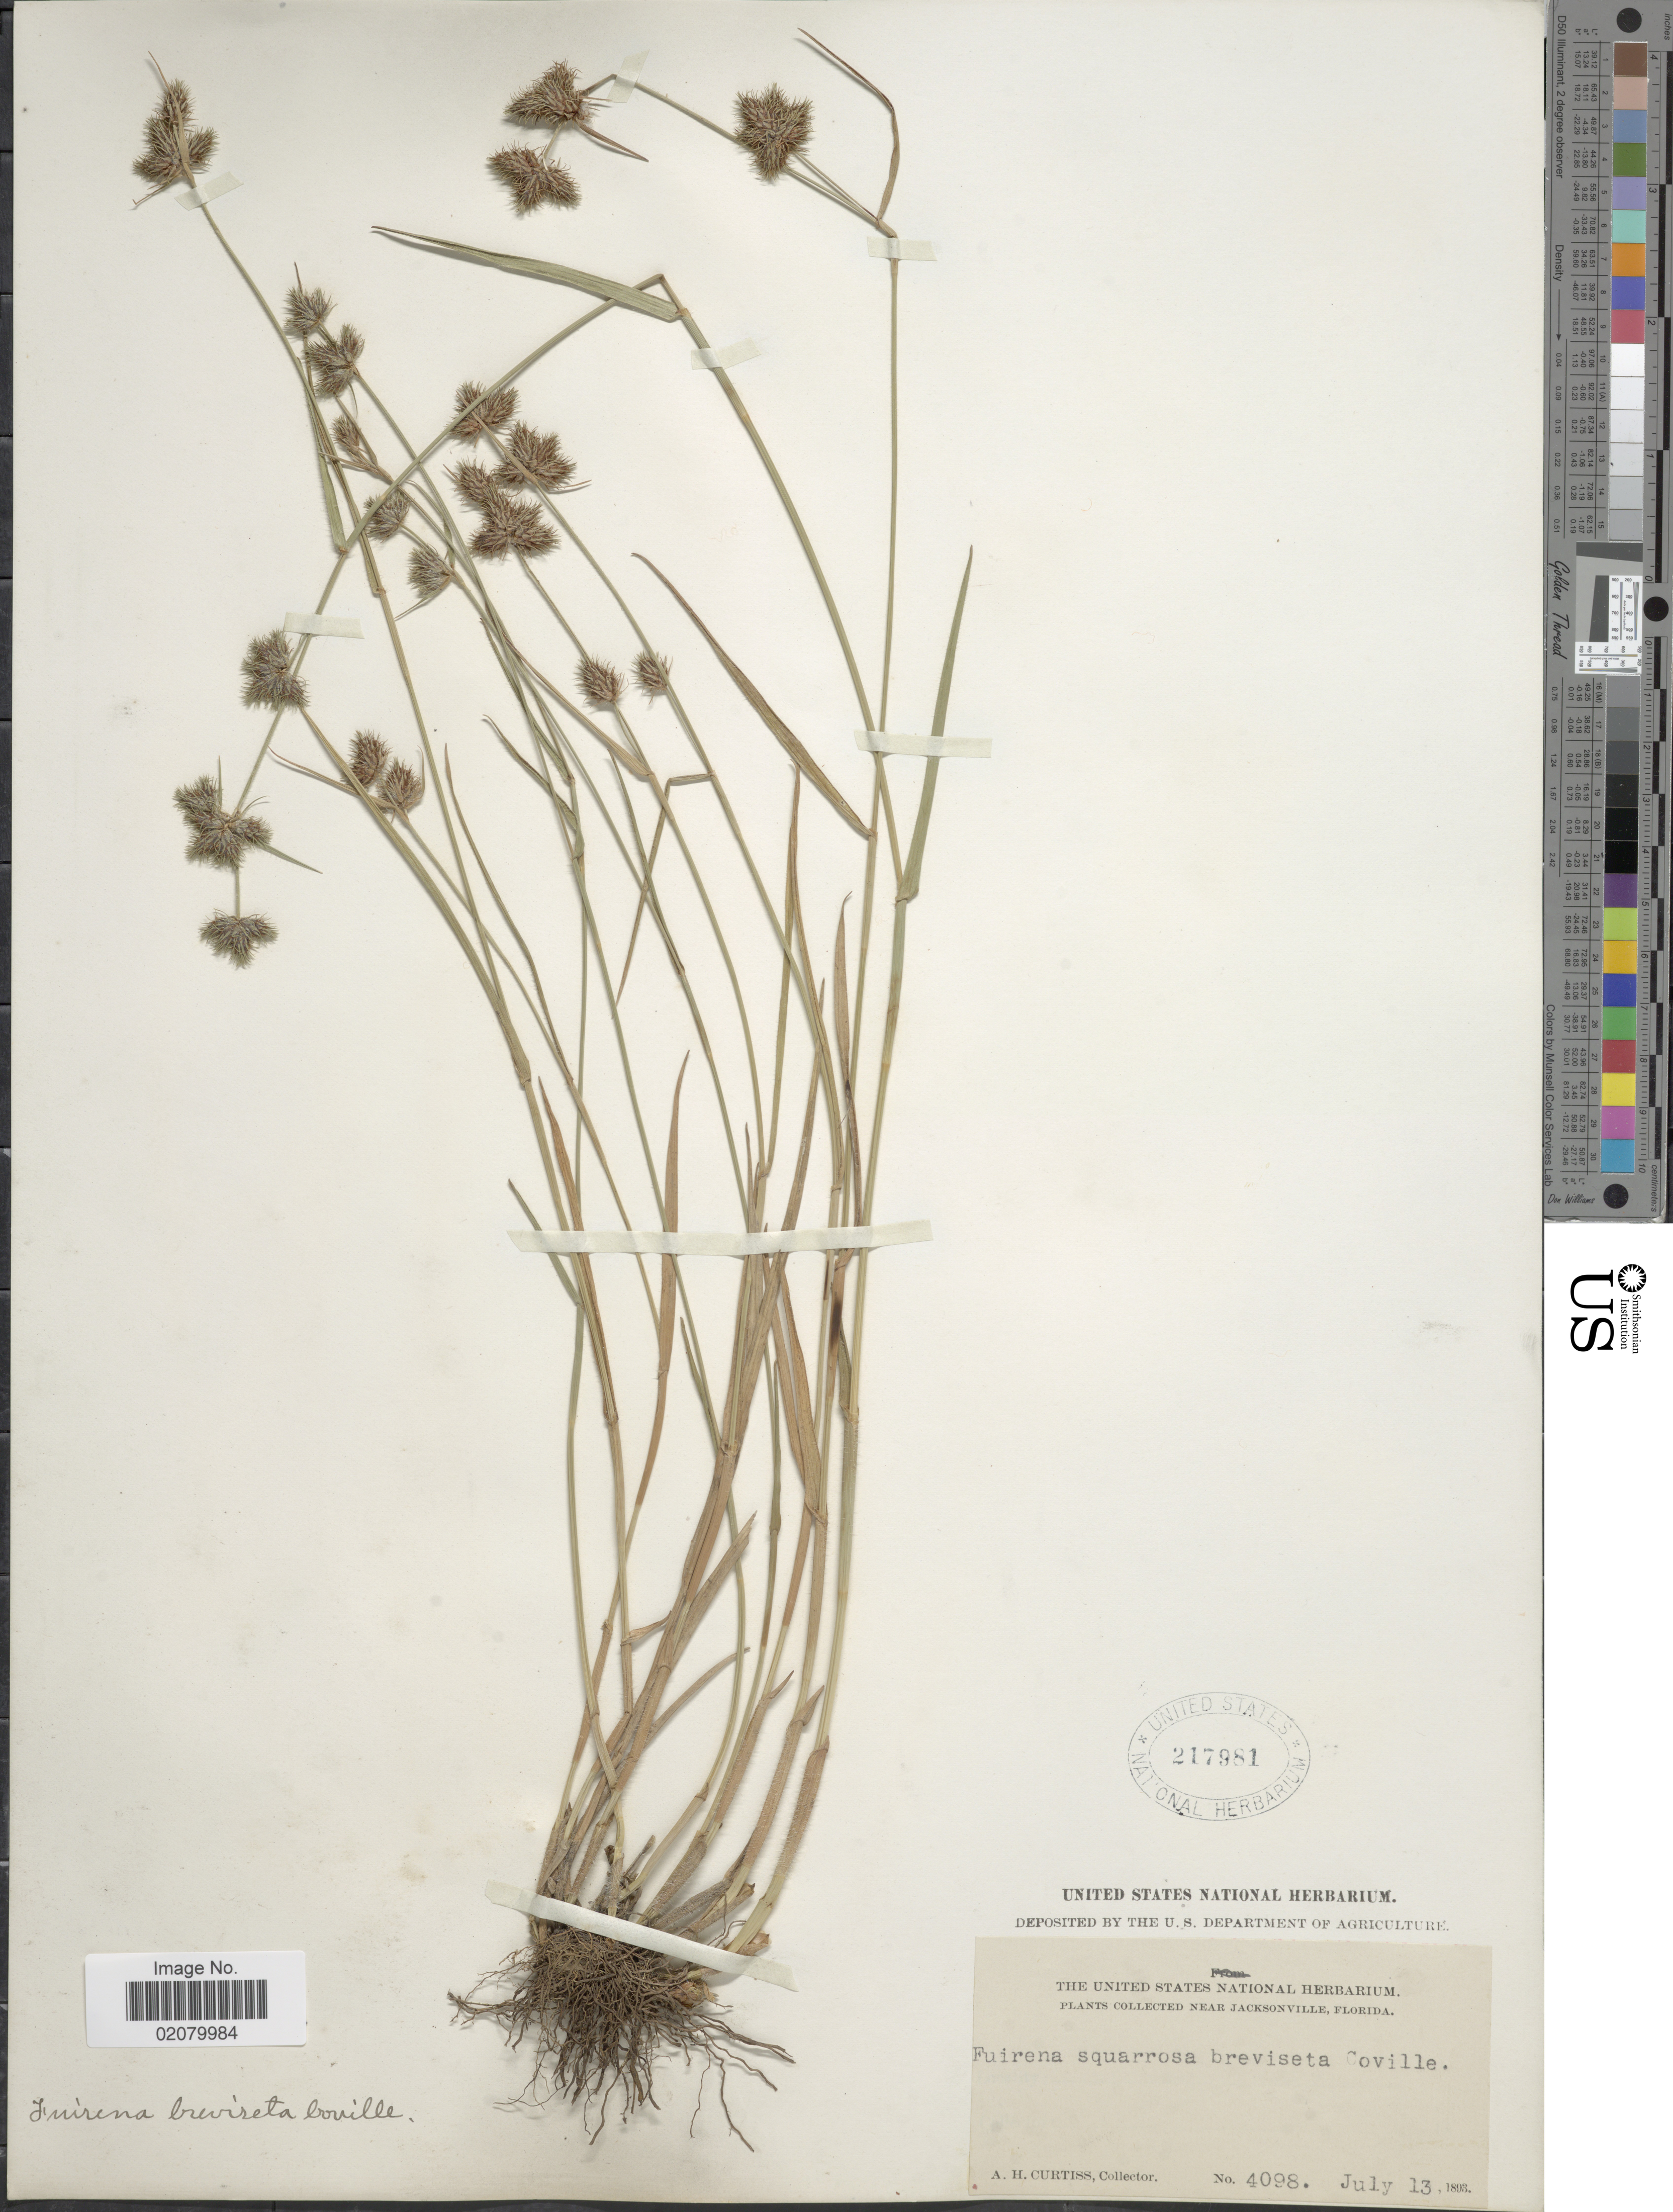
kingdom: Plantae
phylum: Tracheophyta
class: Liliopsida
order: Poales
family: Cyperaceae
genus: Fuirena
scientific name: Fuirena squarrosa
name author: Michx.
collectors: A. H. Curtiss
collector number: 4098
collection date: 1893-07-13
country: United States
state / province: Florida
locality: Near Jacksonville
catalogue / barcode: US 217981